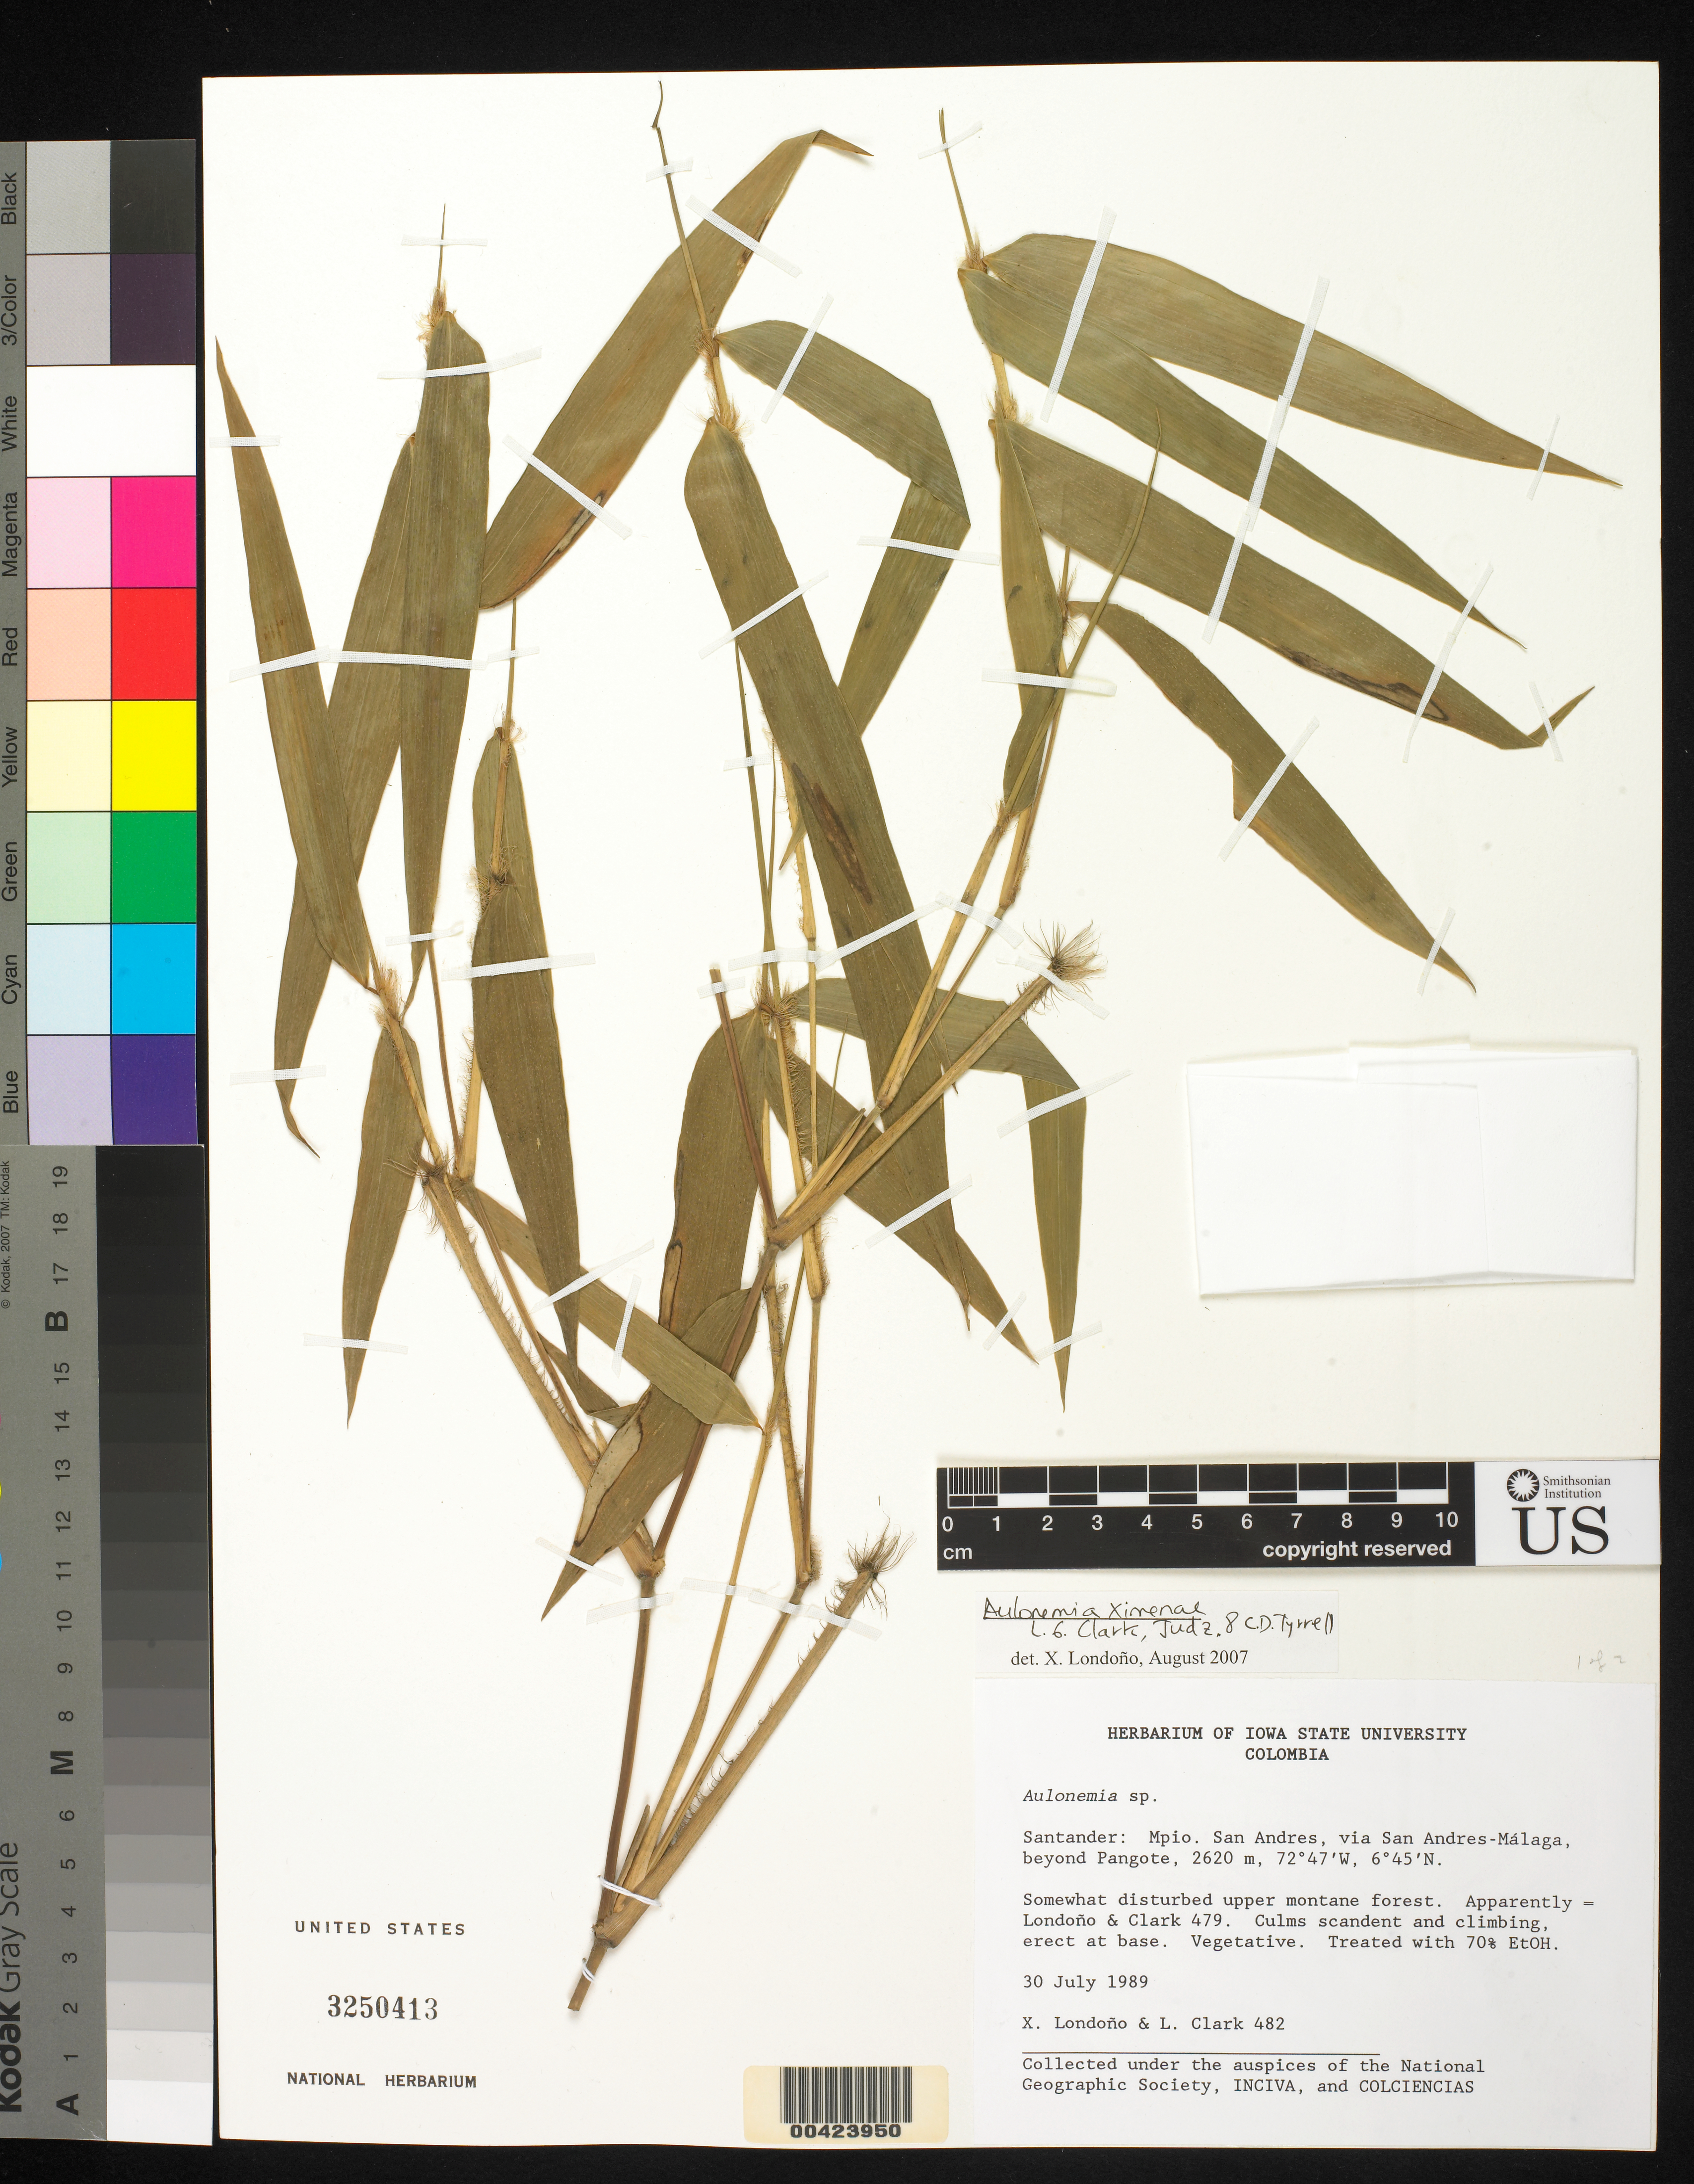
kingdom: Plantae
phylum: Tracheophyta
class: Liliopsida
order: Poales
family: Poaceae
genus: Aulonemia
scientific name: Aulonemia ximenae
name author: L.G. Clark et al.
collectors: X. Londoño & L. G. Clark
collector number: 482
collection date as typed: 30 Jul 1989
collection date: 1989-07-30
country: Colombia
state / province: Santander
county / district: San Andrés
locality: Pangote, beyond; via San Andres - Malaga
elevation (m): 2620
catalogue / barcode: US 3250413